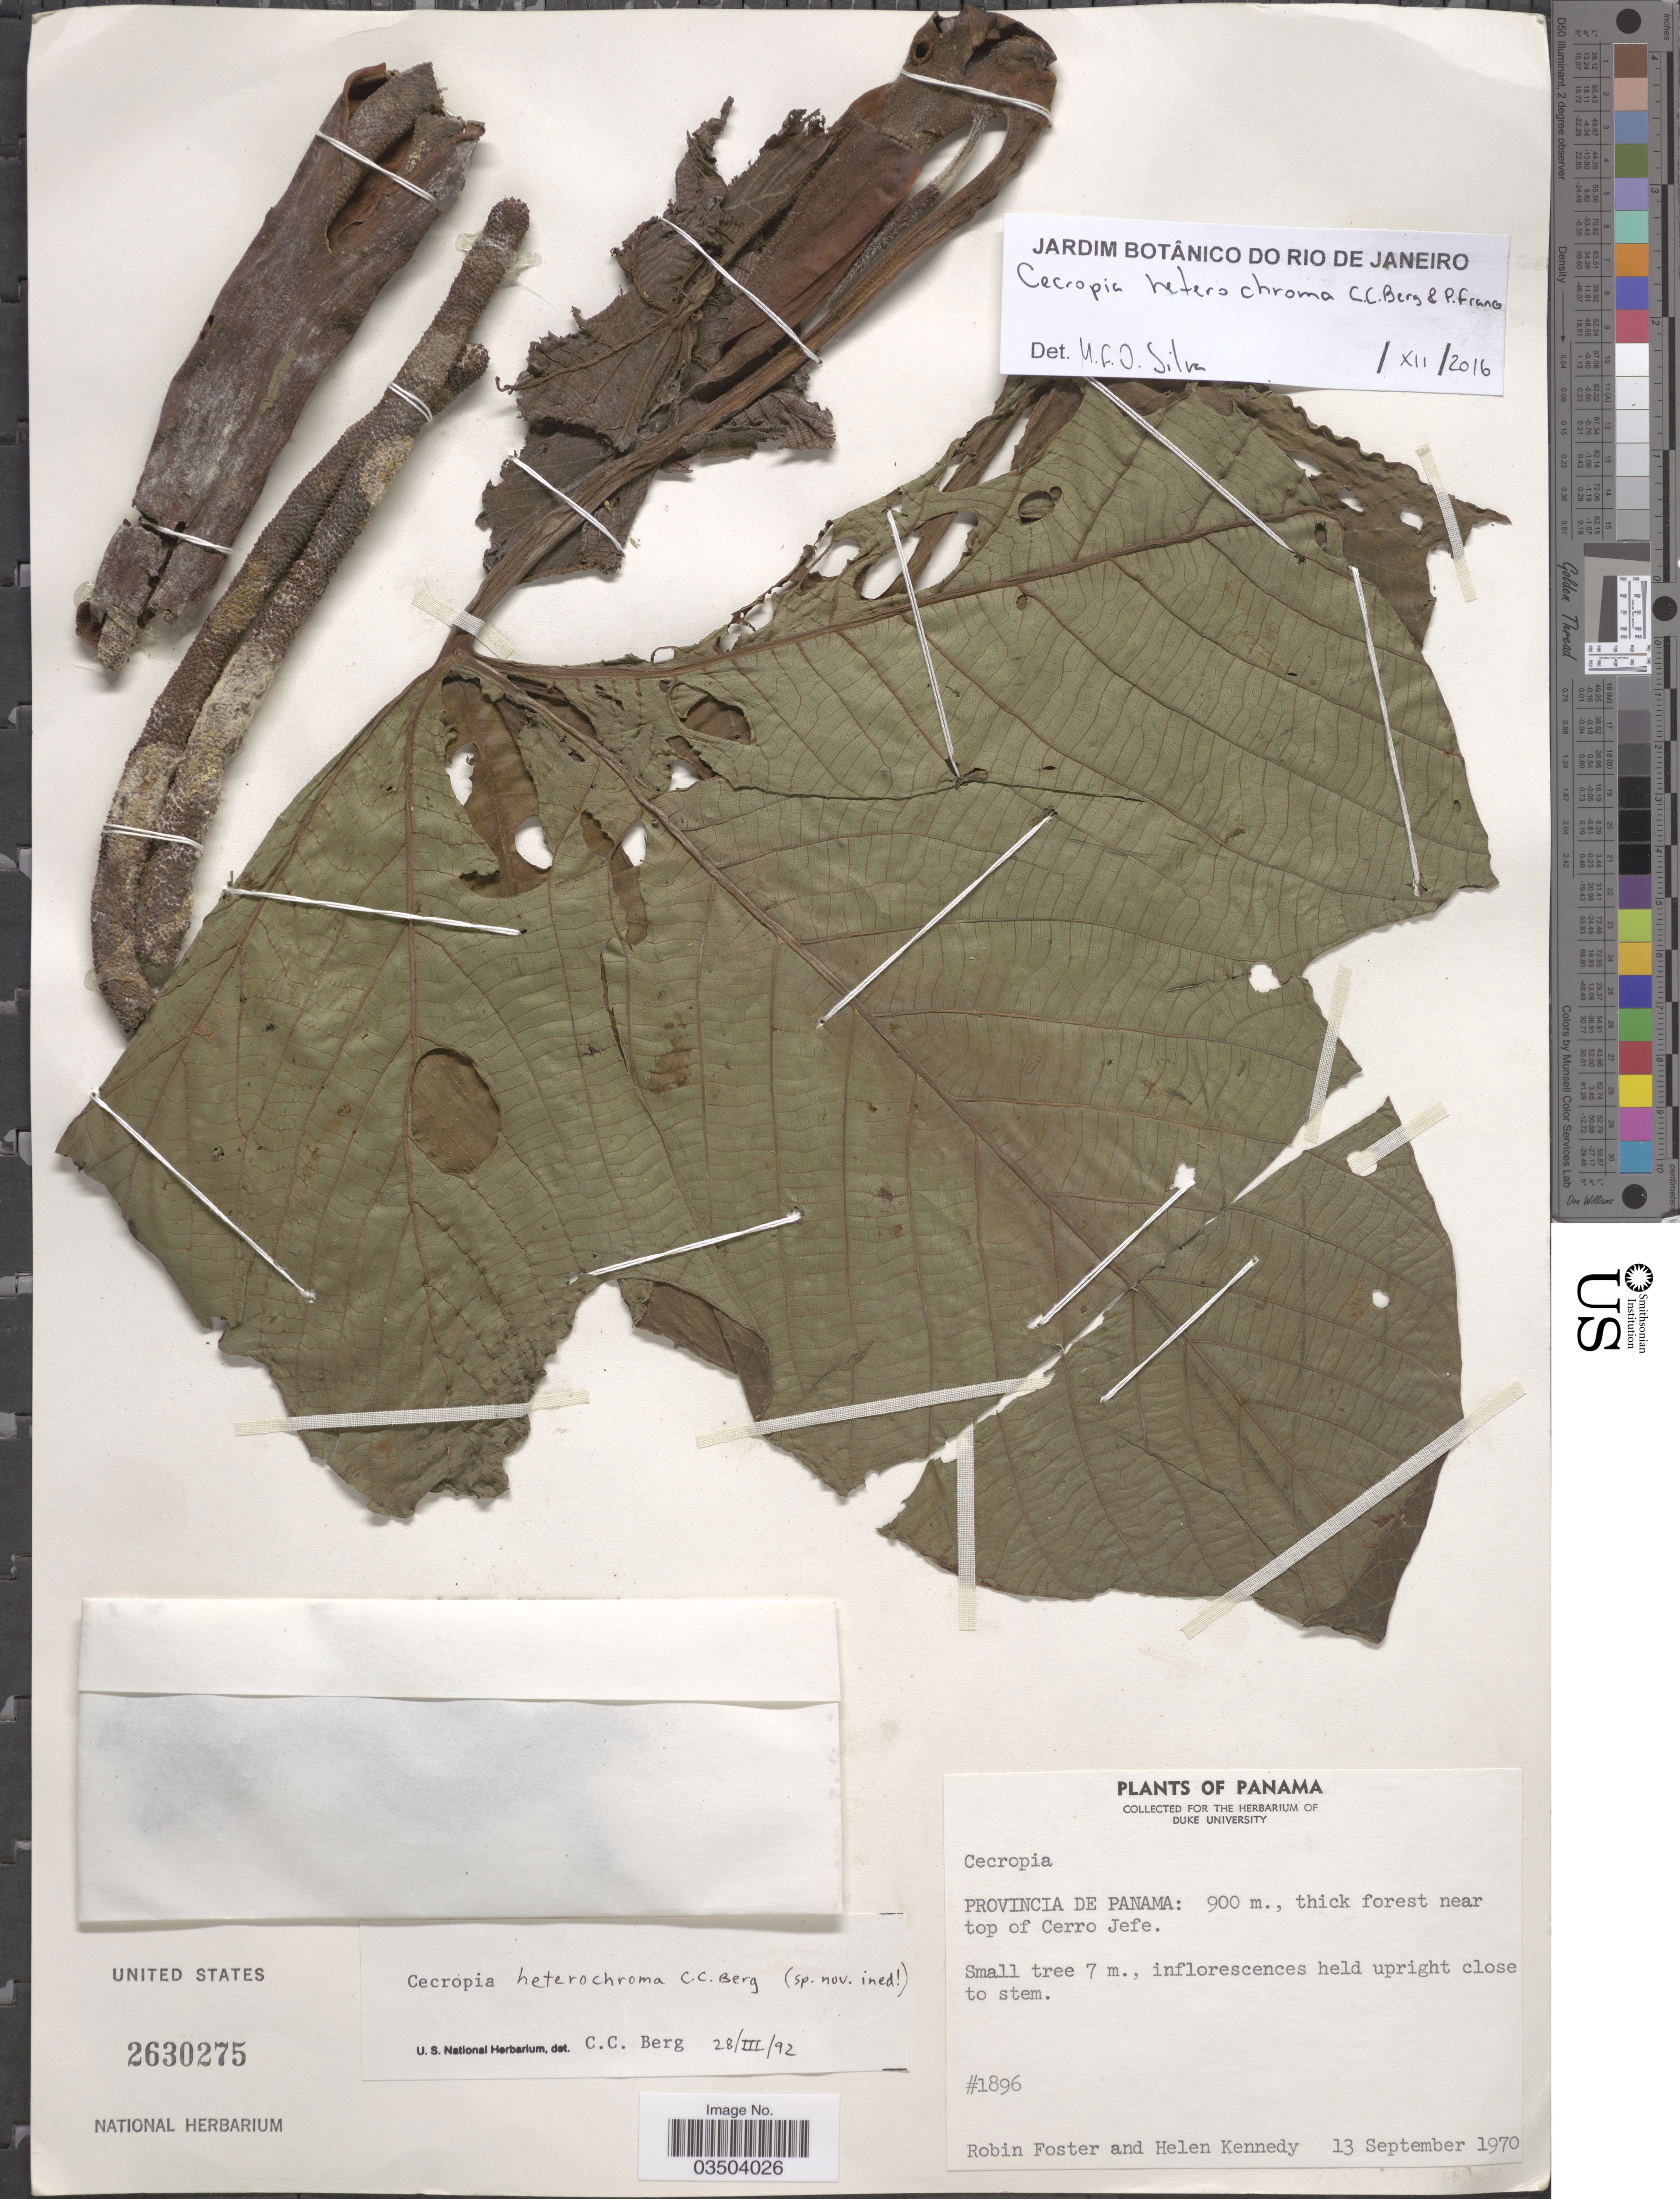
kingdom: Plantae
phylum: Tracheophyta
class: Magnoliopsida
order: Rosales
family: Urticaceae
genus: Cecropia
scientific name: Cecropia heterochroma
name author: C.C. Berg & P. Franco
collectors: R. B. Foster & H. Kennedy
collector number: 1896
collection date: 1970-09-13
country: Panama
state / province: Panamá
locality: Provincia de Panama: thick forest near top of Cerro Jefe.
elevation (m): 900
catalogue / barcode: US 2630275